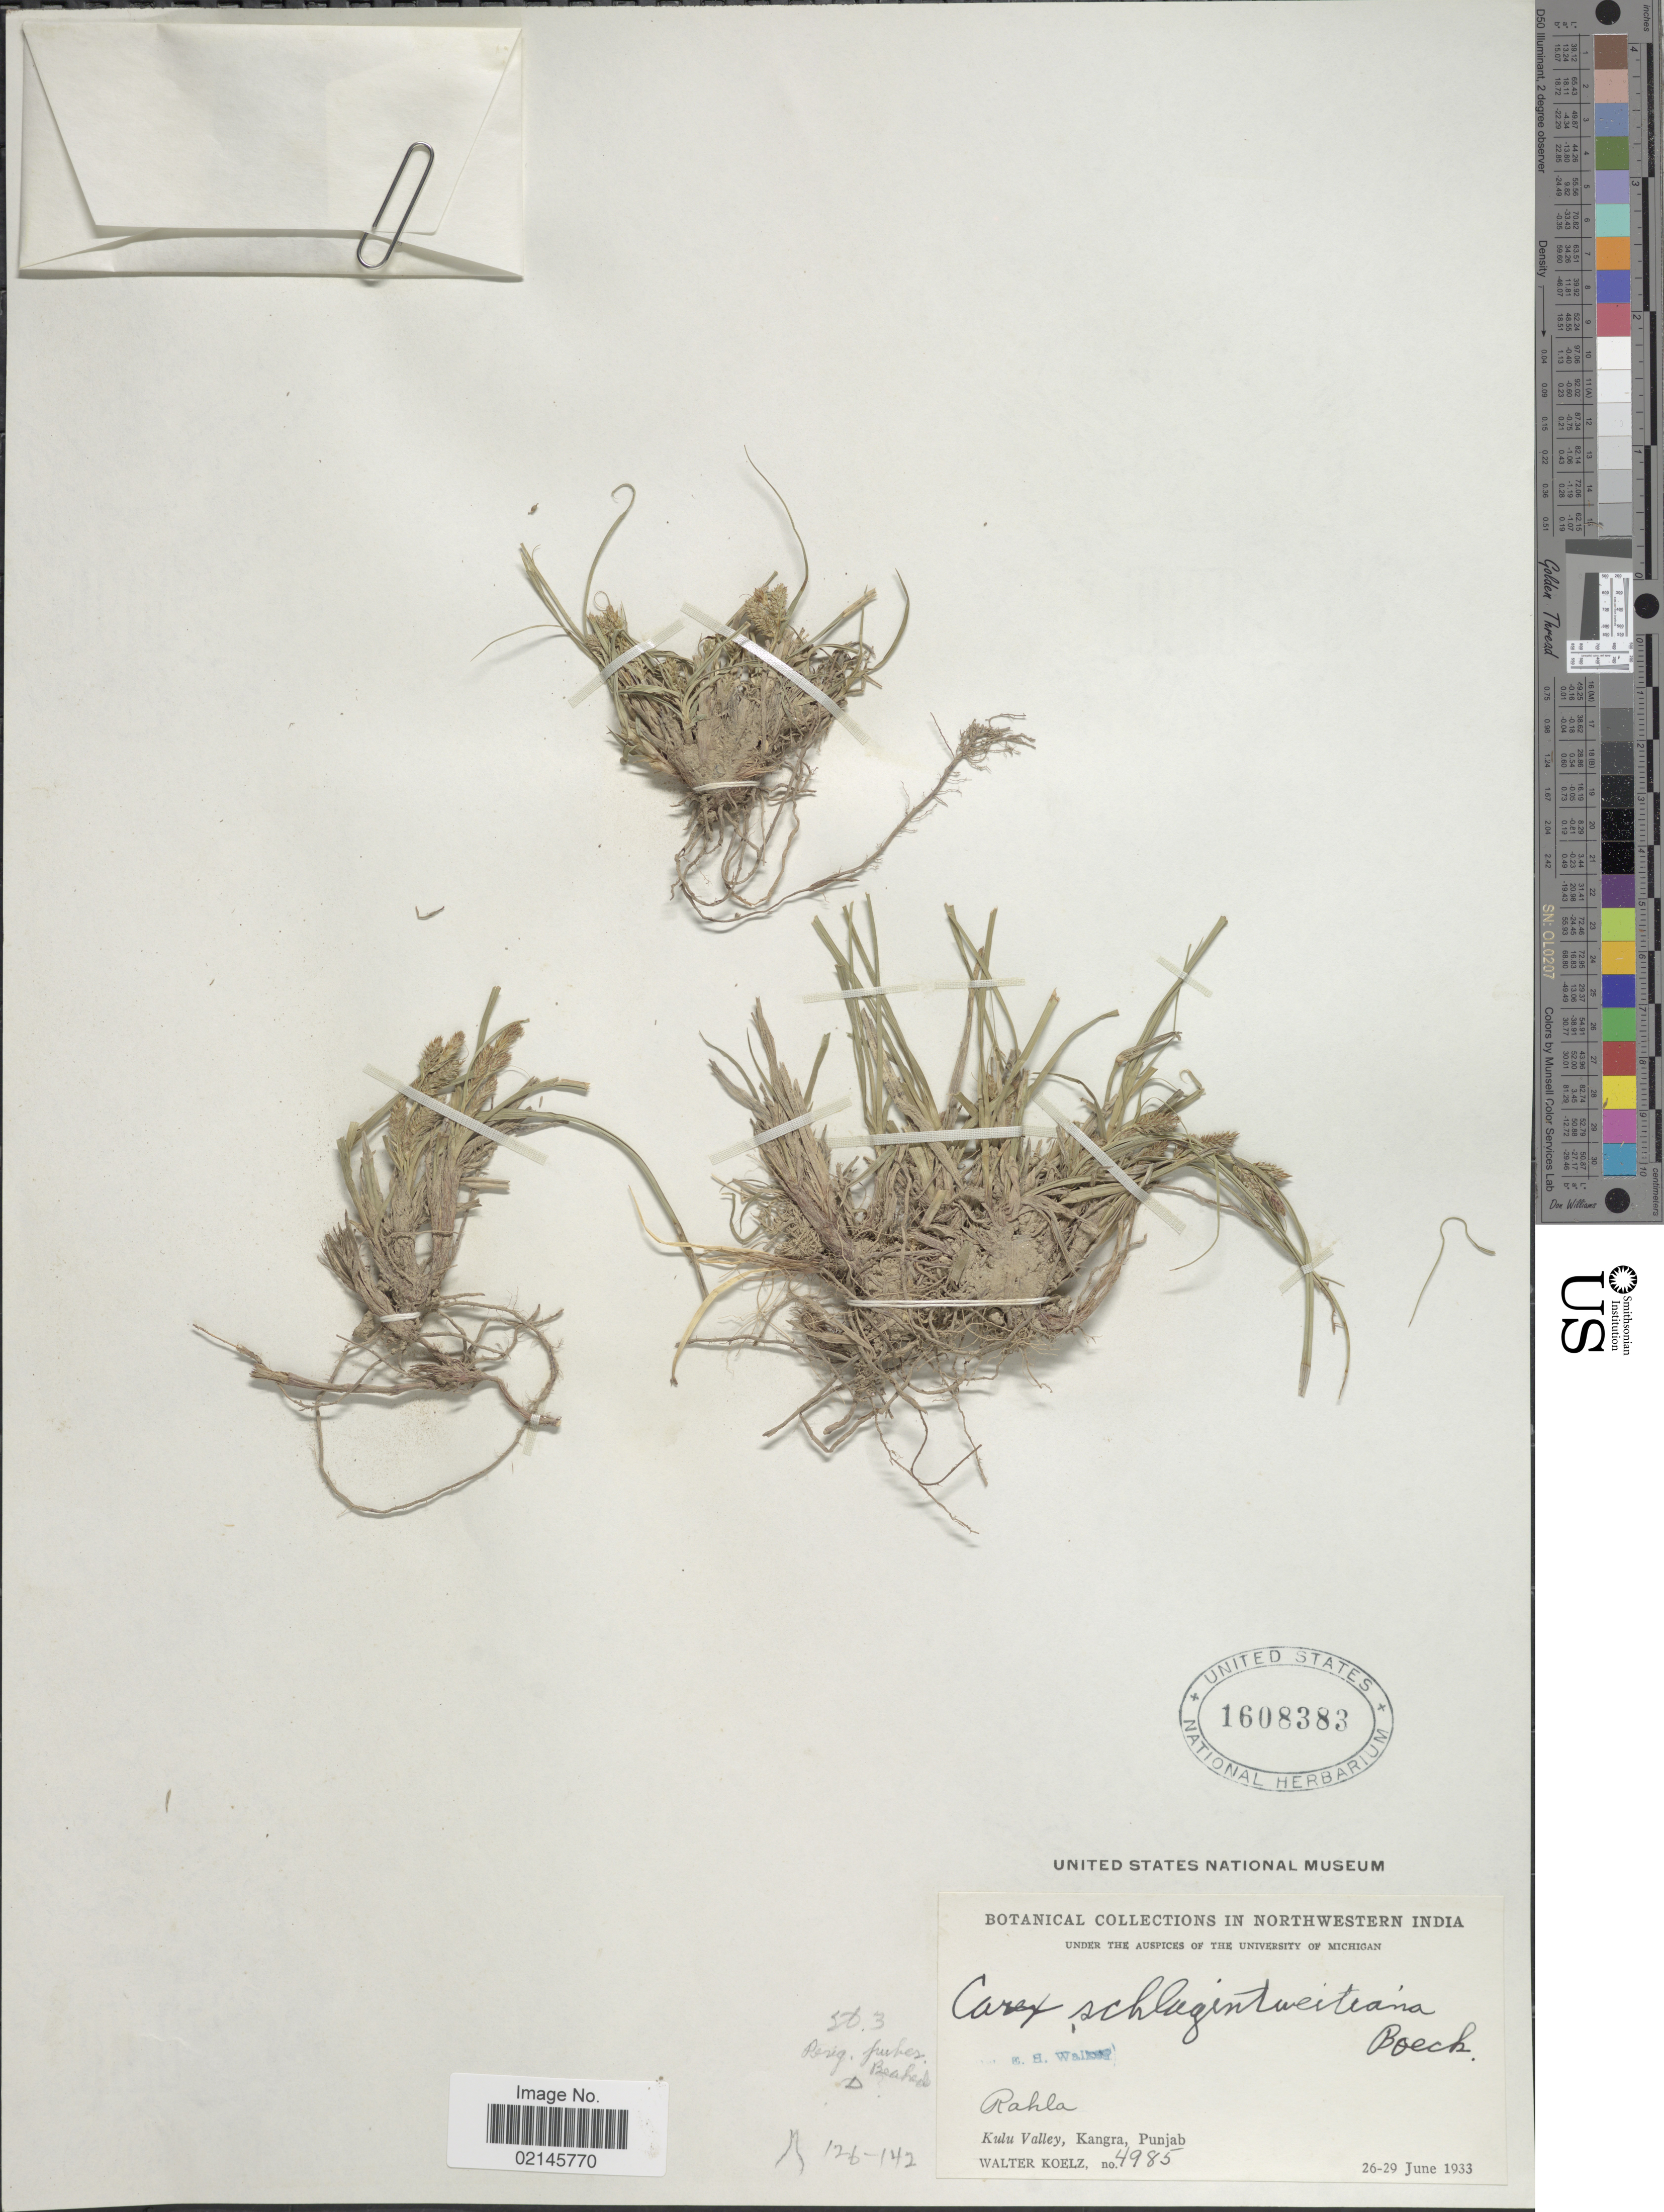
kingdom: Plantae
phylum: Tracheophyta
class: Liliopsida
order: Poales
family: Cyperaceae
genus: Carex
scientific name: Carex schlagintweitiana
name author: Boeckeler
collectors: W. N. Koelz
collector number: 4985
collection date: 1933-06-26/1933-06-29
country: India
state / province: Punjab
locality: Northwestern India. Rahla. Kulu Valley, Kangra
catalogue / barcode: US 1608383